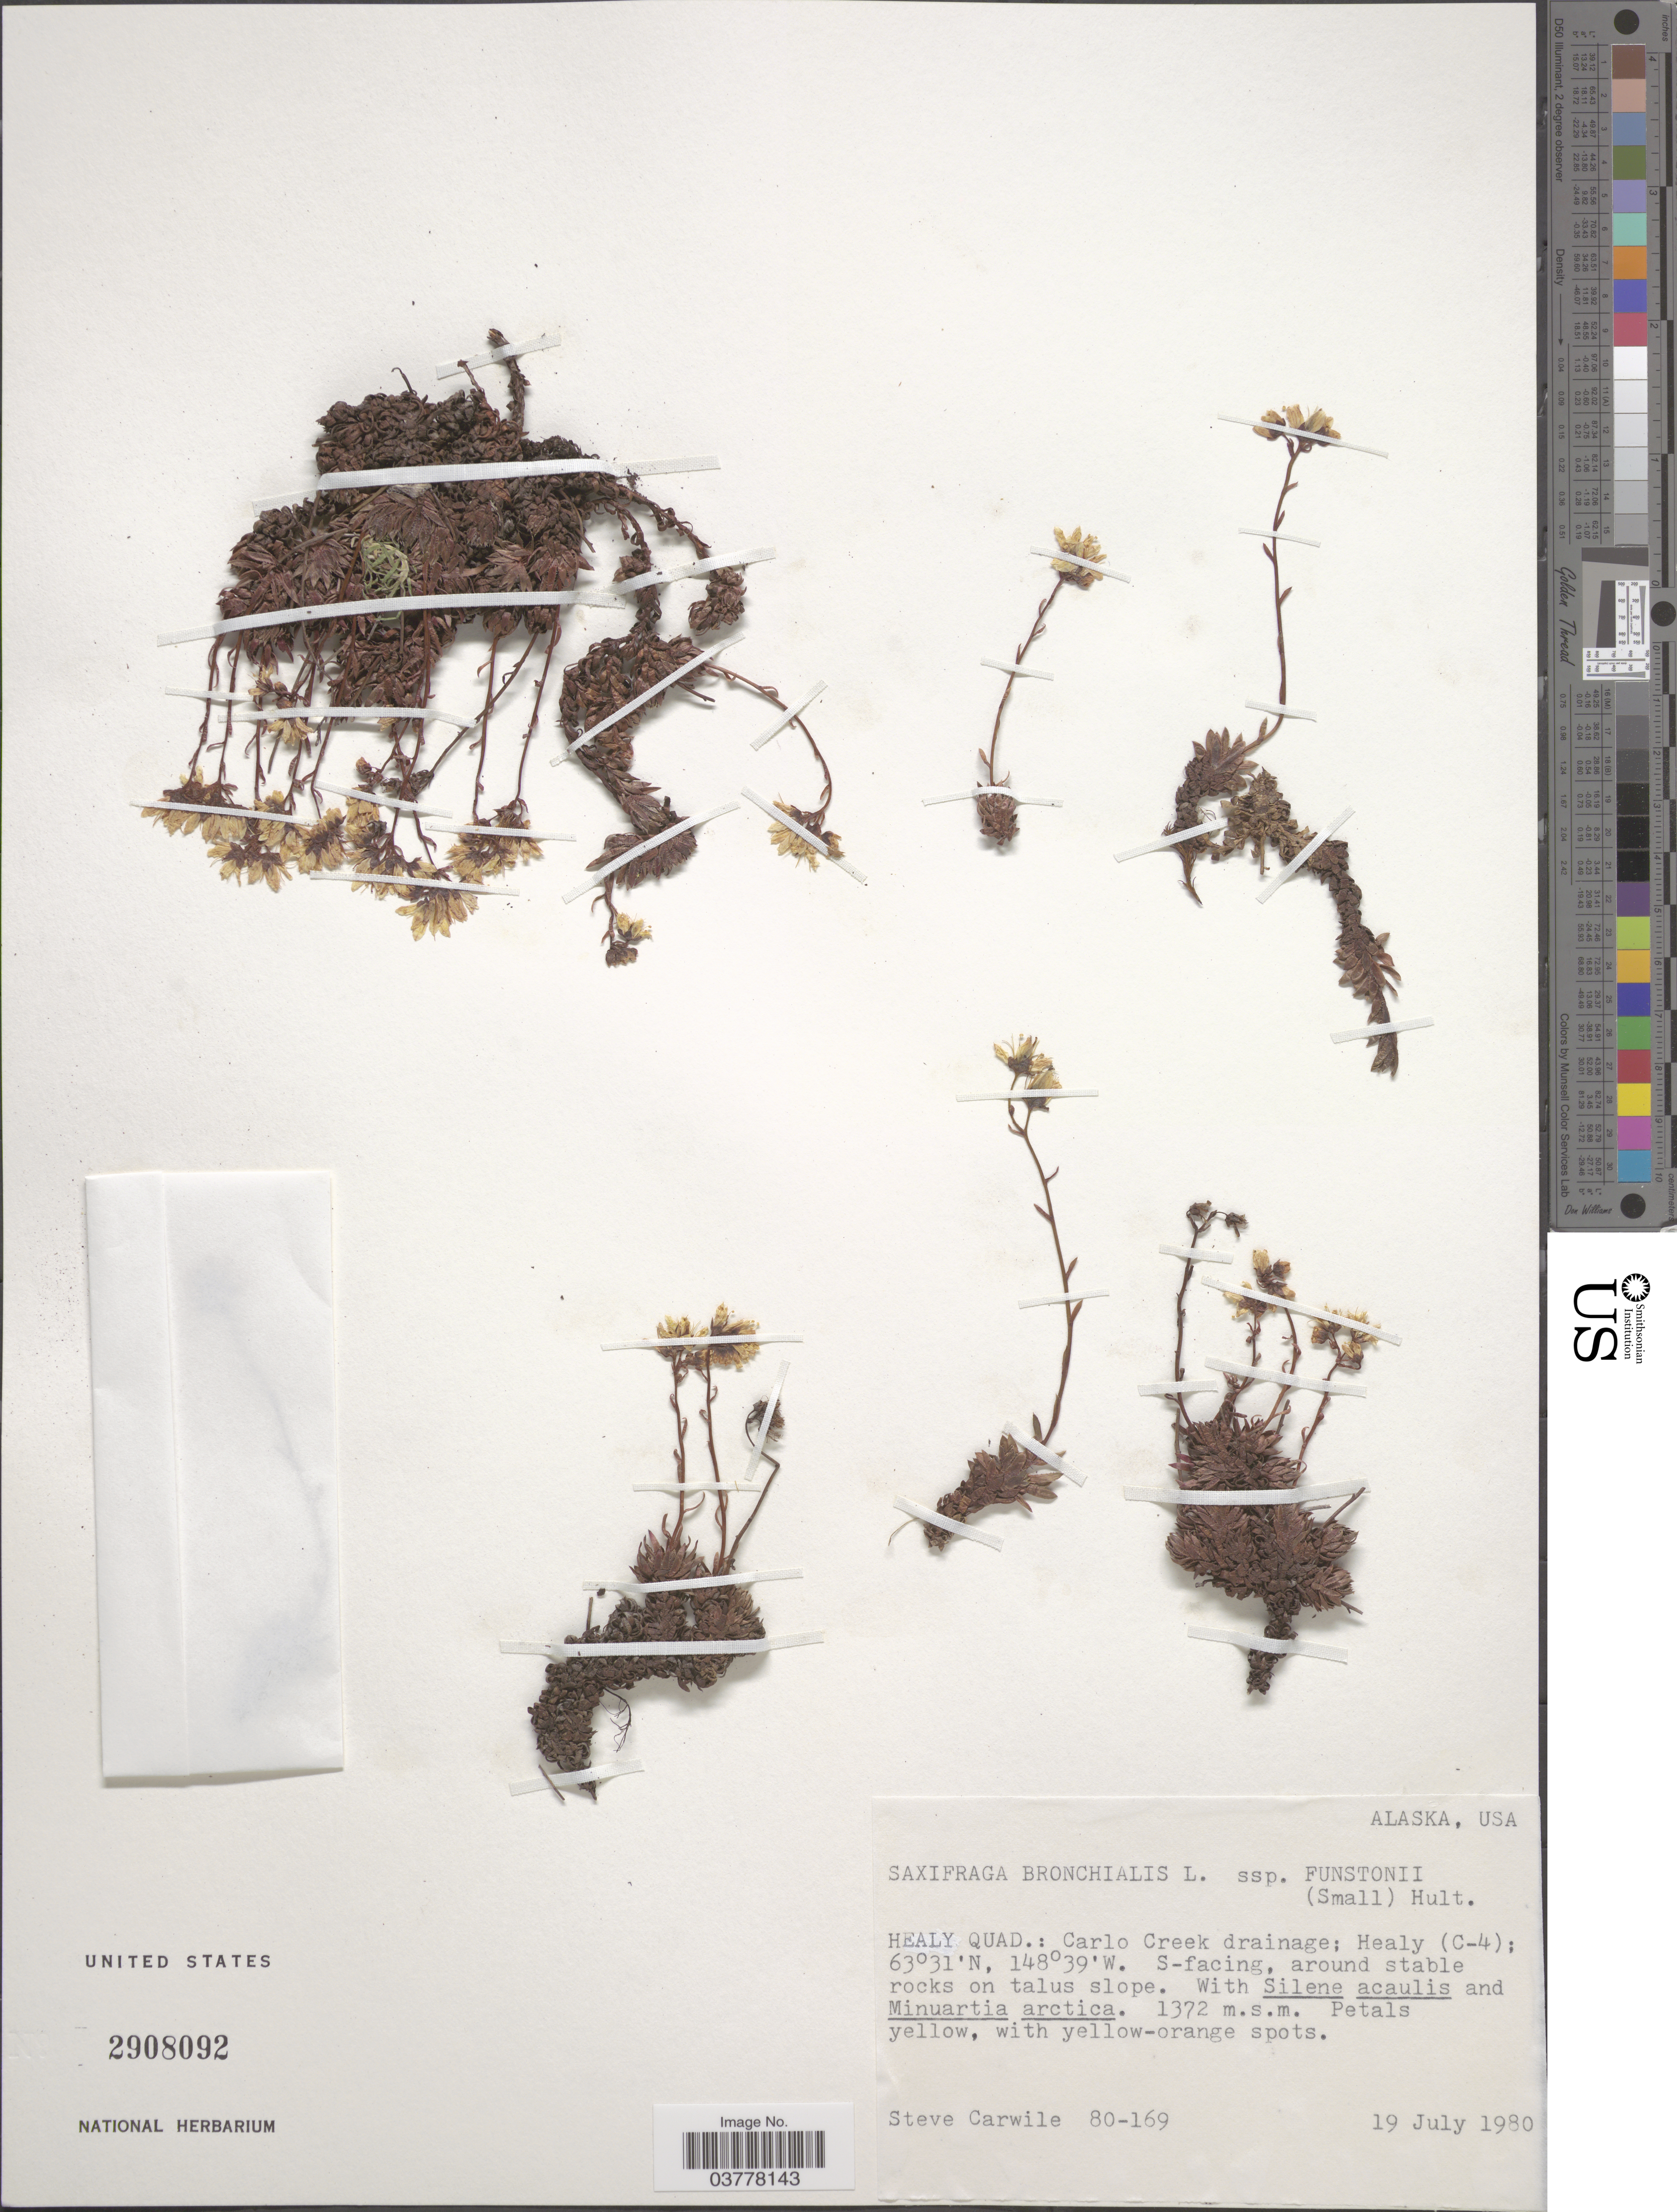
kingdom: Plantae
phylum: Tracheophyta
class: Magnoliopsida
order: Saxifragales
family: Saxifragaceae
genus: Saxifraga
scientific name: Saxifraga bronchialis subsp. funstonii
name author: (Small) Hultén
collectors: S. Carwile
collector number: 80-169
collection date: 1980-07-19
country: United States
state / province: Alaska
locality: Healy Quad.; Carlo Creek drainage; Healy (C-4). S-facing, around stable rocks on talus slope.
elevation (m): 1372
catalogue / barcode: US 2908092